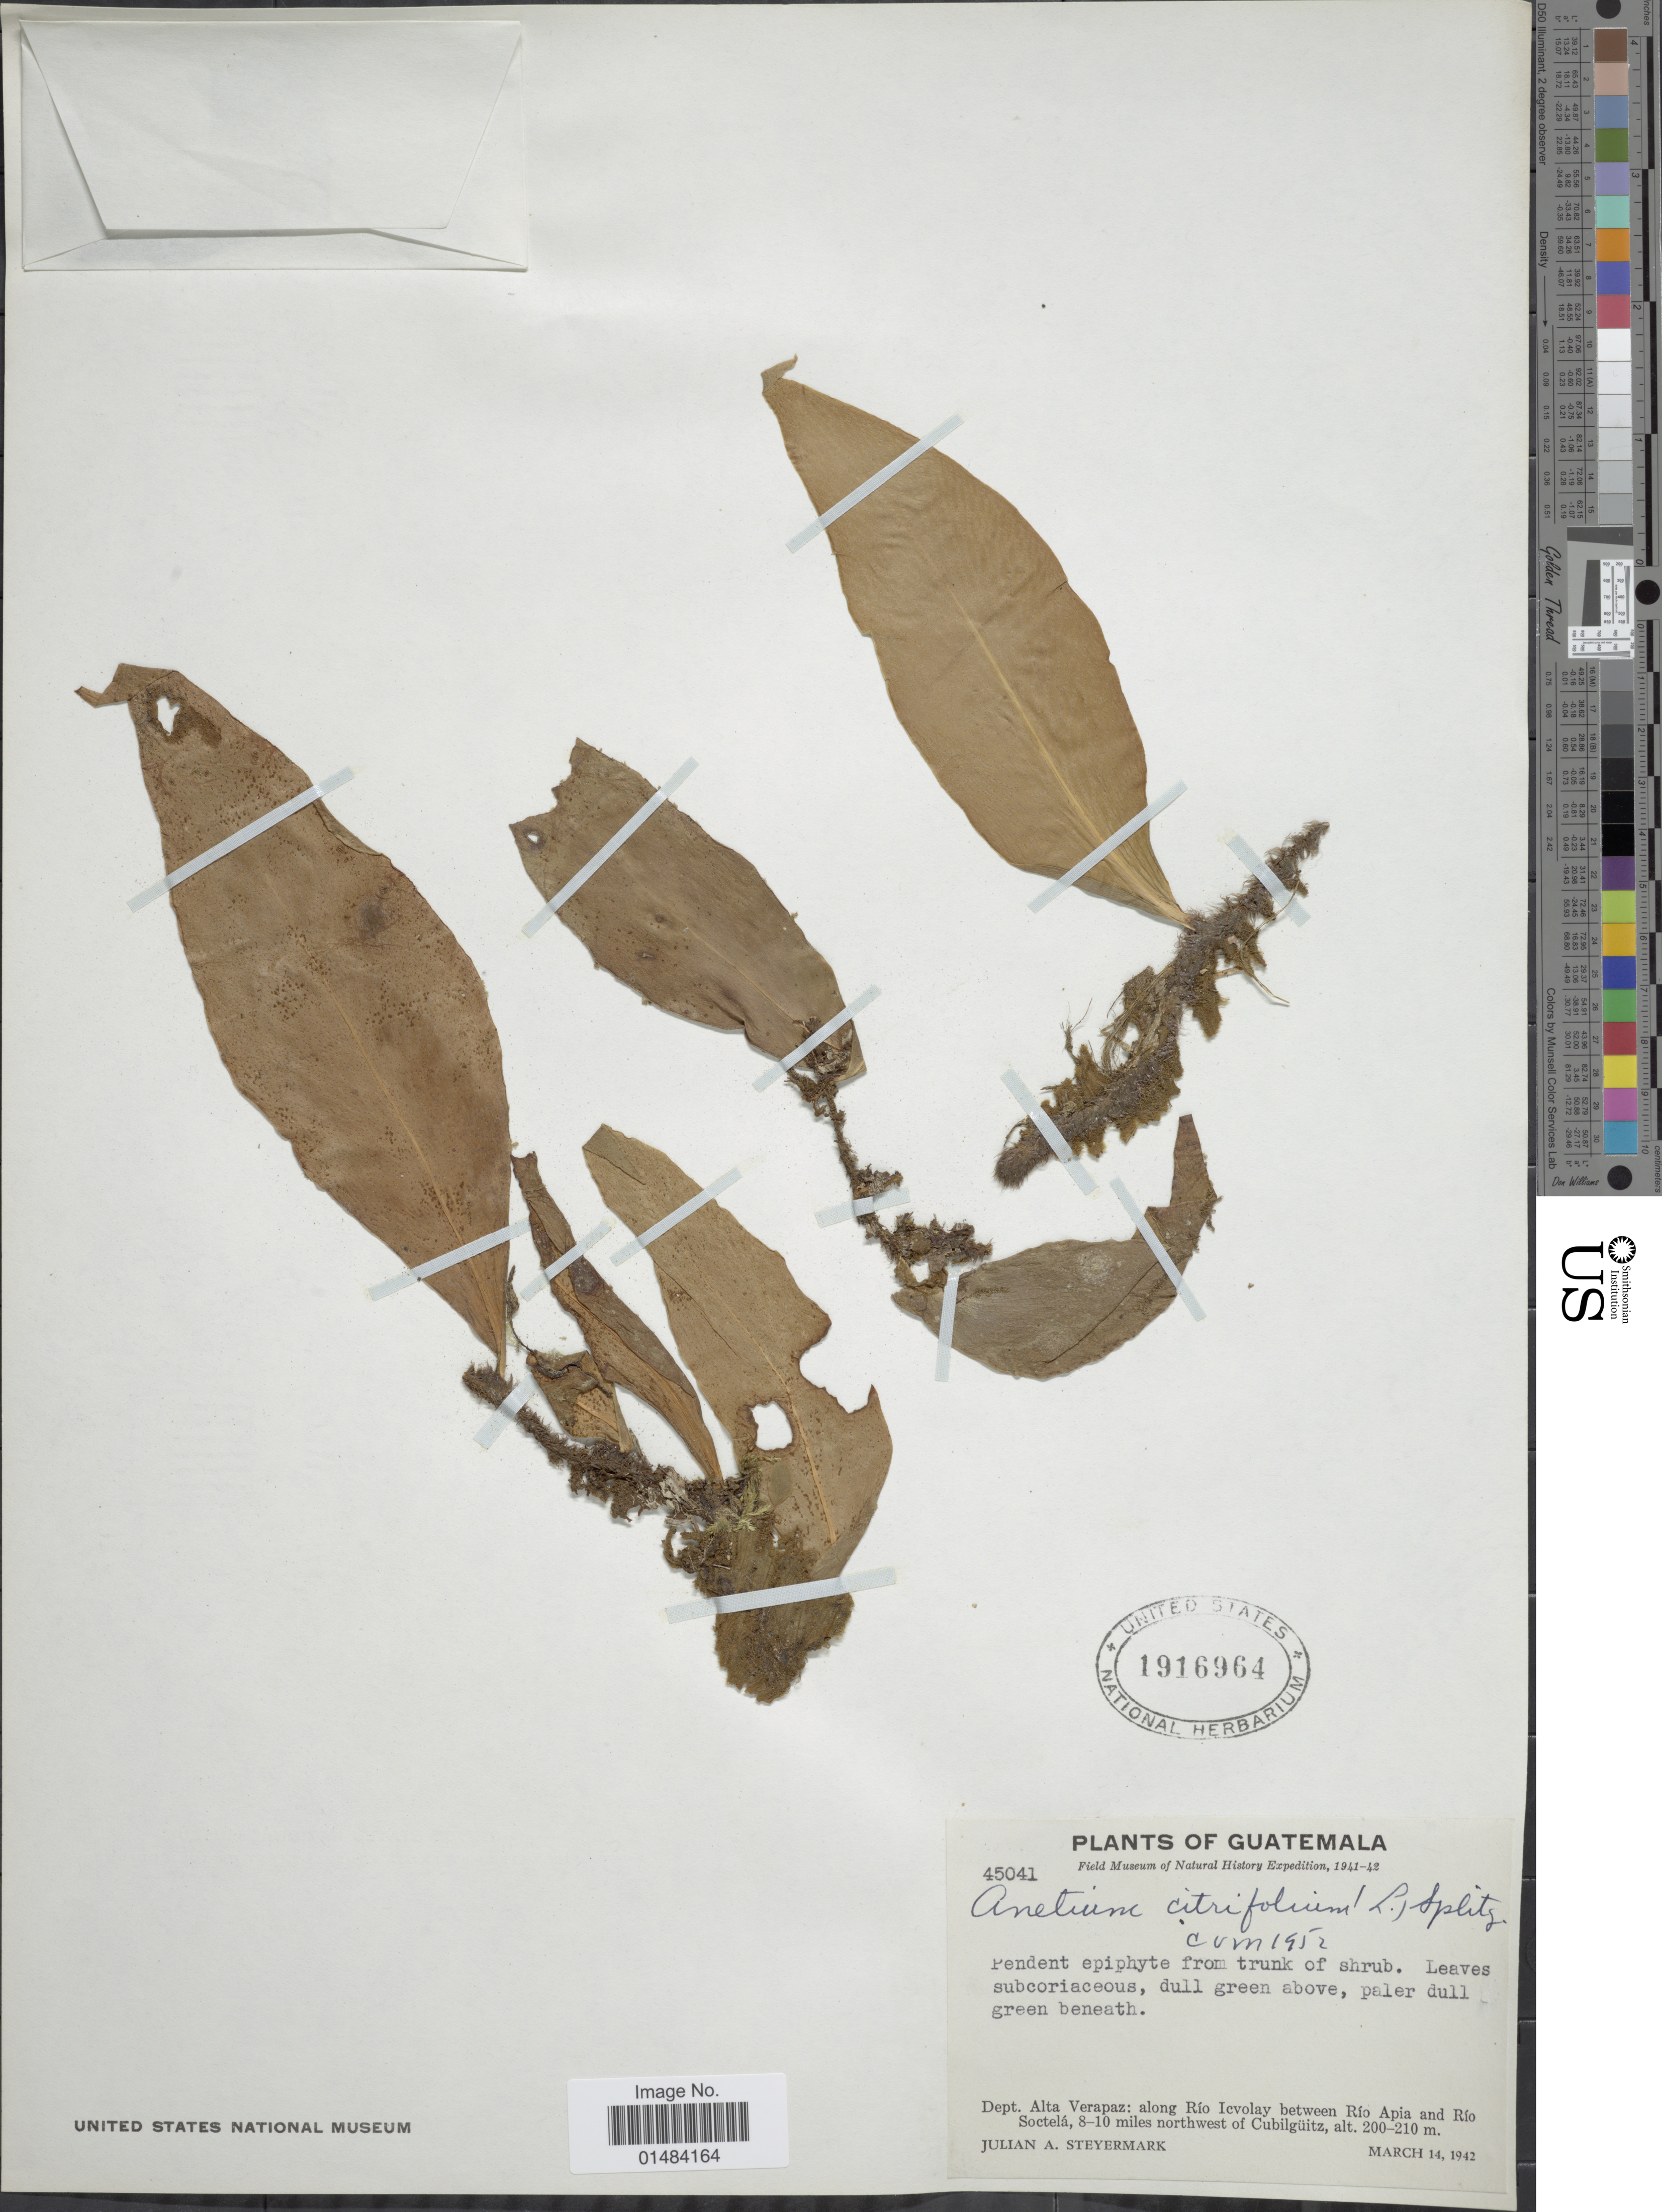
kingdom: Plantae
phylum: Tracheophyta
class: Polypodiopsida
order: Polypodiales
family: Pteridaceae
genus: Anetium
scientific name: Anetium citrifolium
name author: (L.) Splitg.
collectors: J. Steyermark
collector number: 45041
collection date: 1942-03-14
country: Guatemala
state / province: Alta Verapaz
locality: Guatemala, Dept. Alta Verapaz: along Rio Icvolay between Rio Apia and Rio Soctela, 8-10 miles northwest of Cubilguitz.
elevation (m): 200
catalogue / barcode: US 1916964